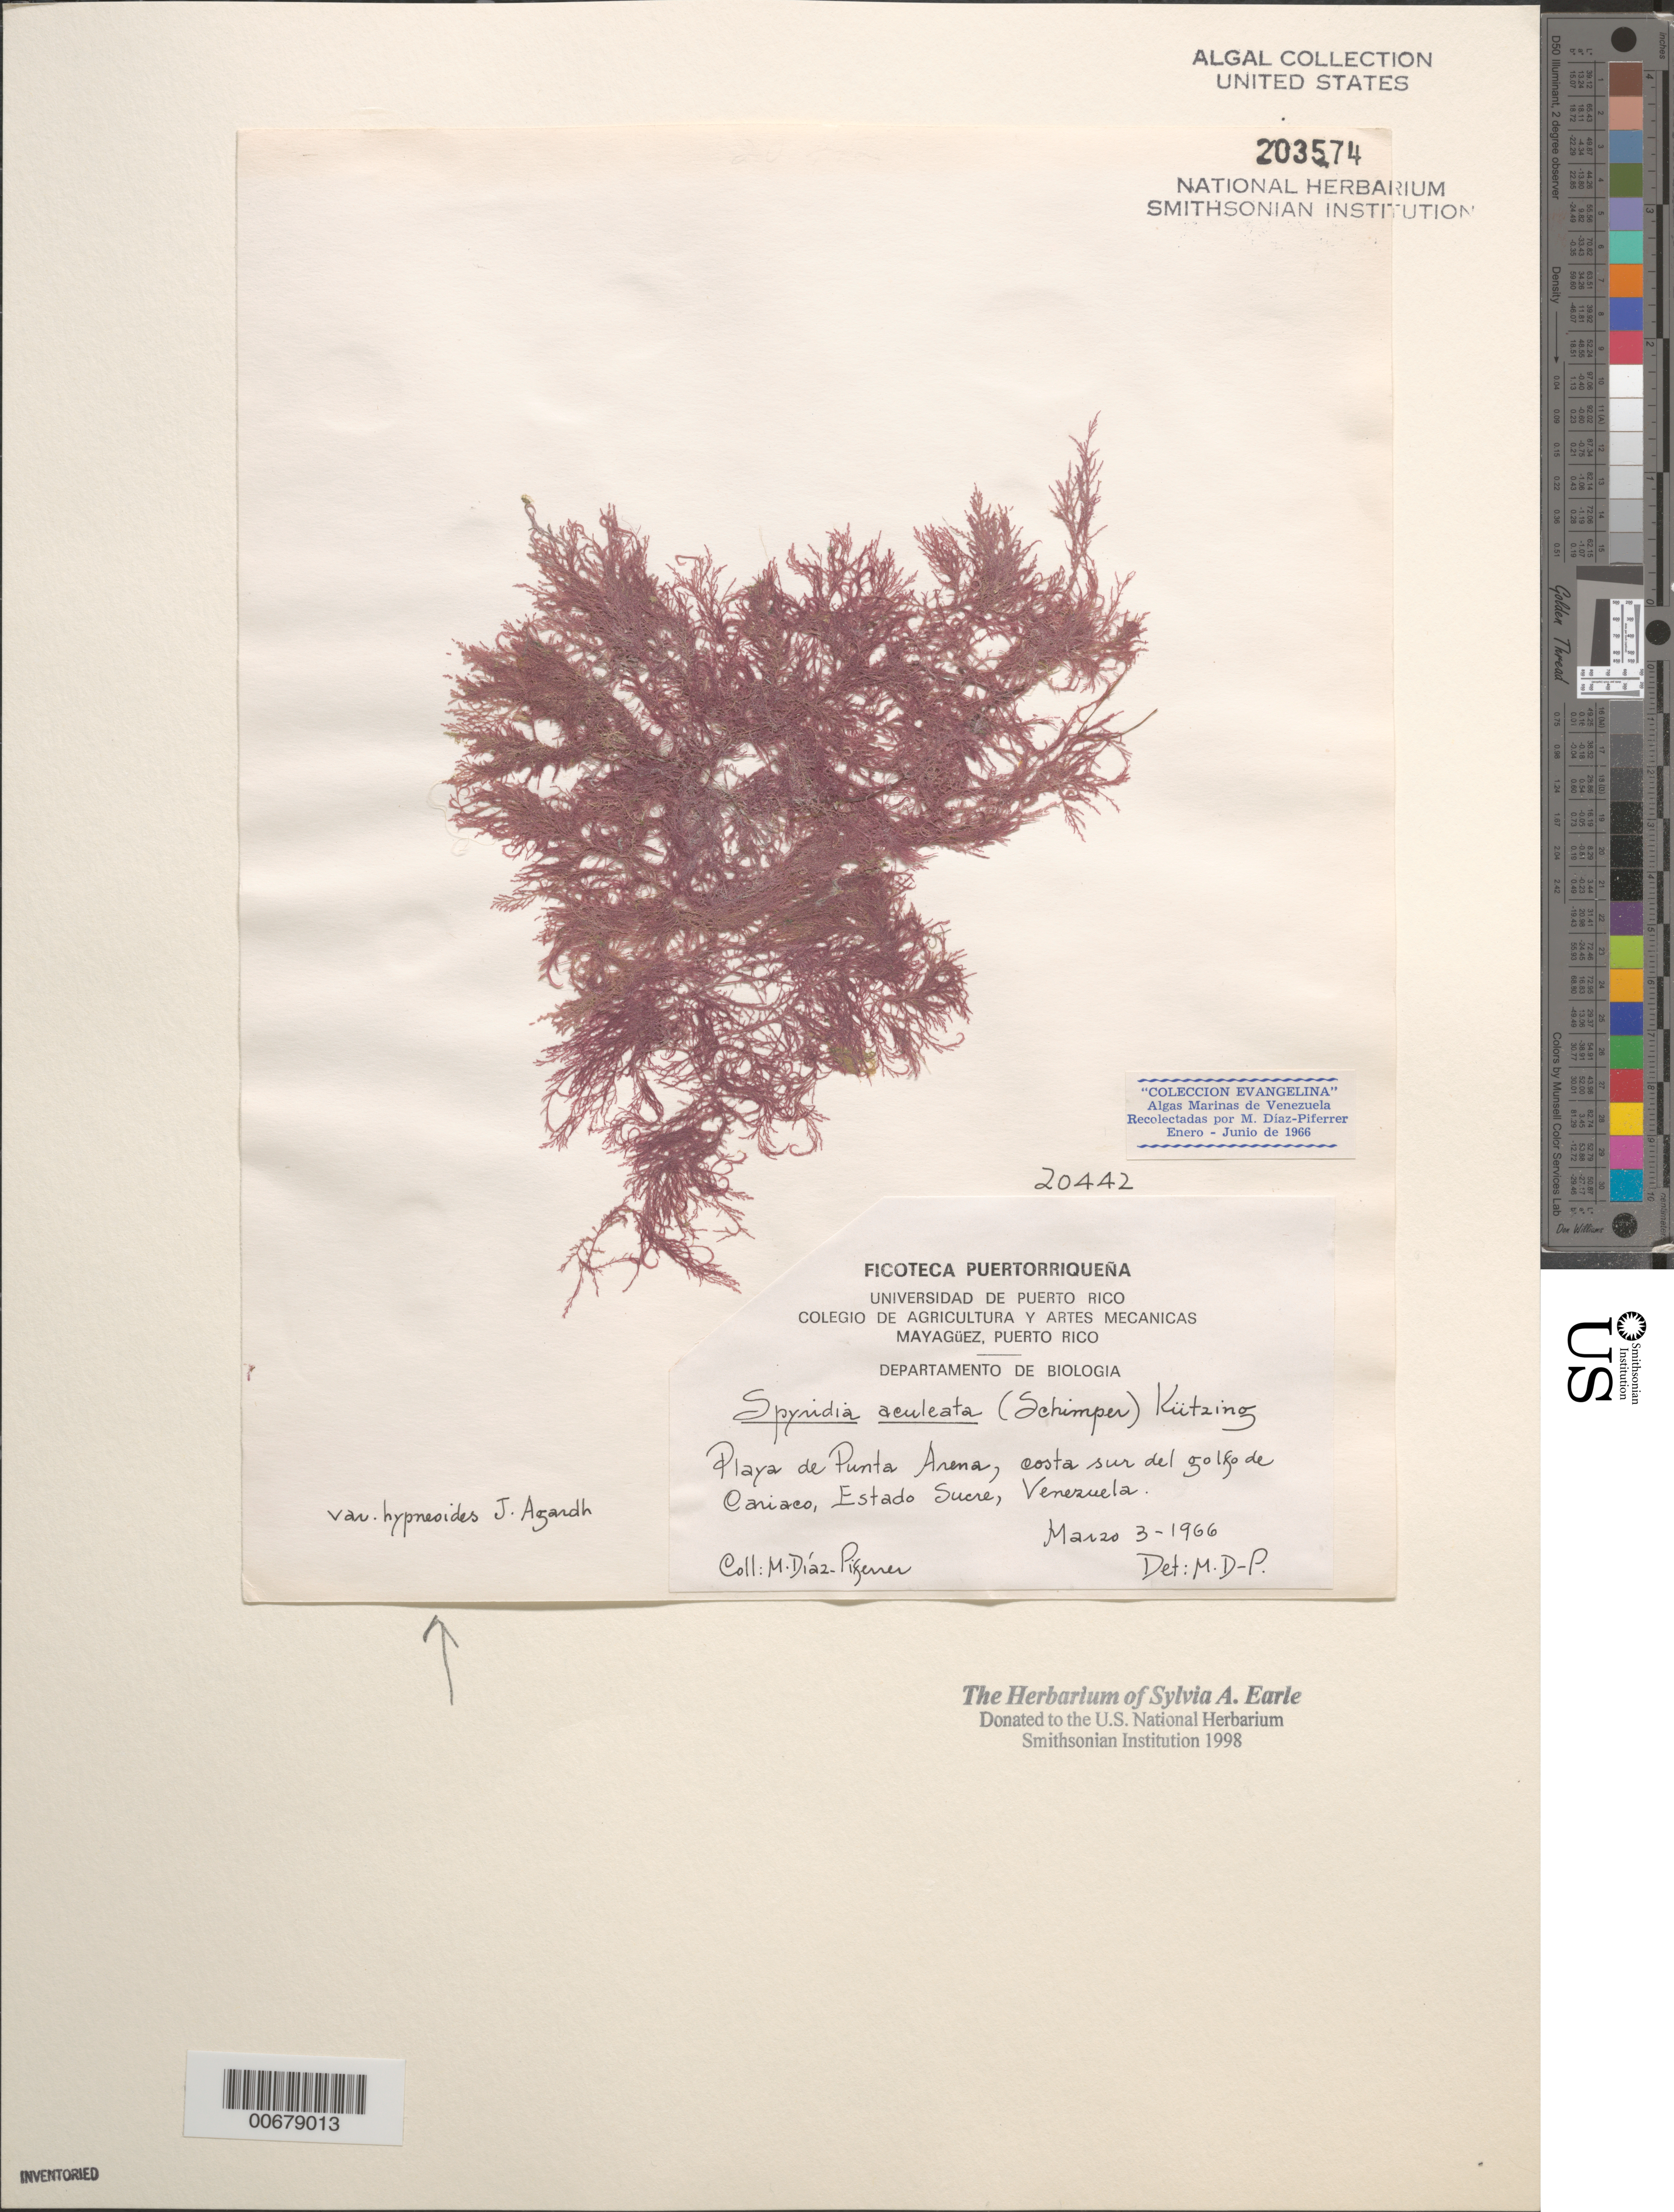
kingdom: Plantae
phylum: Rhodophyta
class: Florideophyceae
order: Ceramiales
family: Spyridiaceae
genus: Spyridia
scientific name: Spyridia aculeata var. hypneoides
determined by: Diaz-Piferrer, M.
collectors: M. Diaz-Piferrer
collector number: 20442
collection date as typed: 03 Mar 1966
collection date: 1966-03-03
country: Venezuela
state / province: Sucre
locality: Playa de Punta Arena, Golfo de Cariaco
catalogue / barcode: US 203574